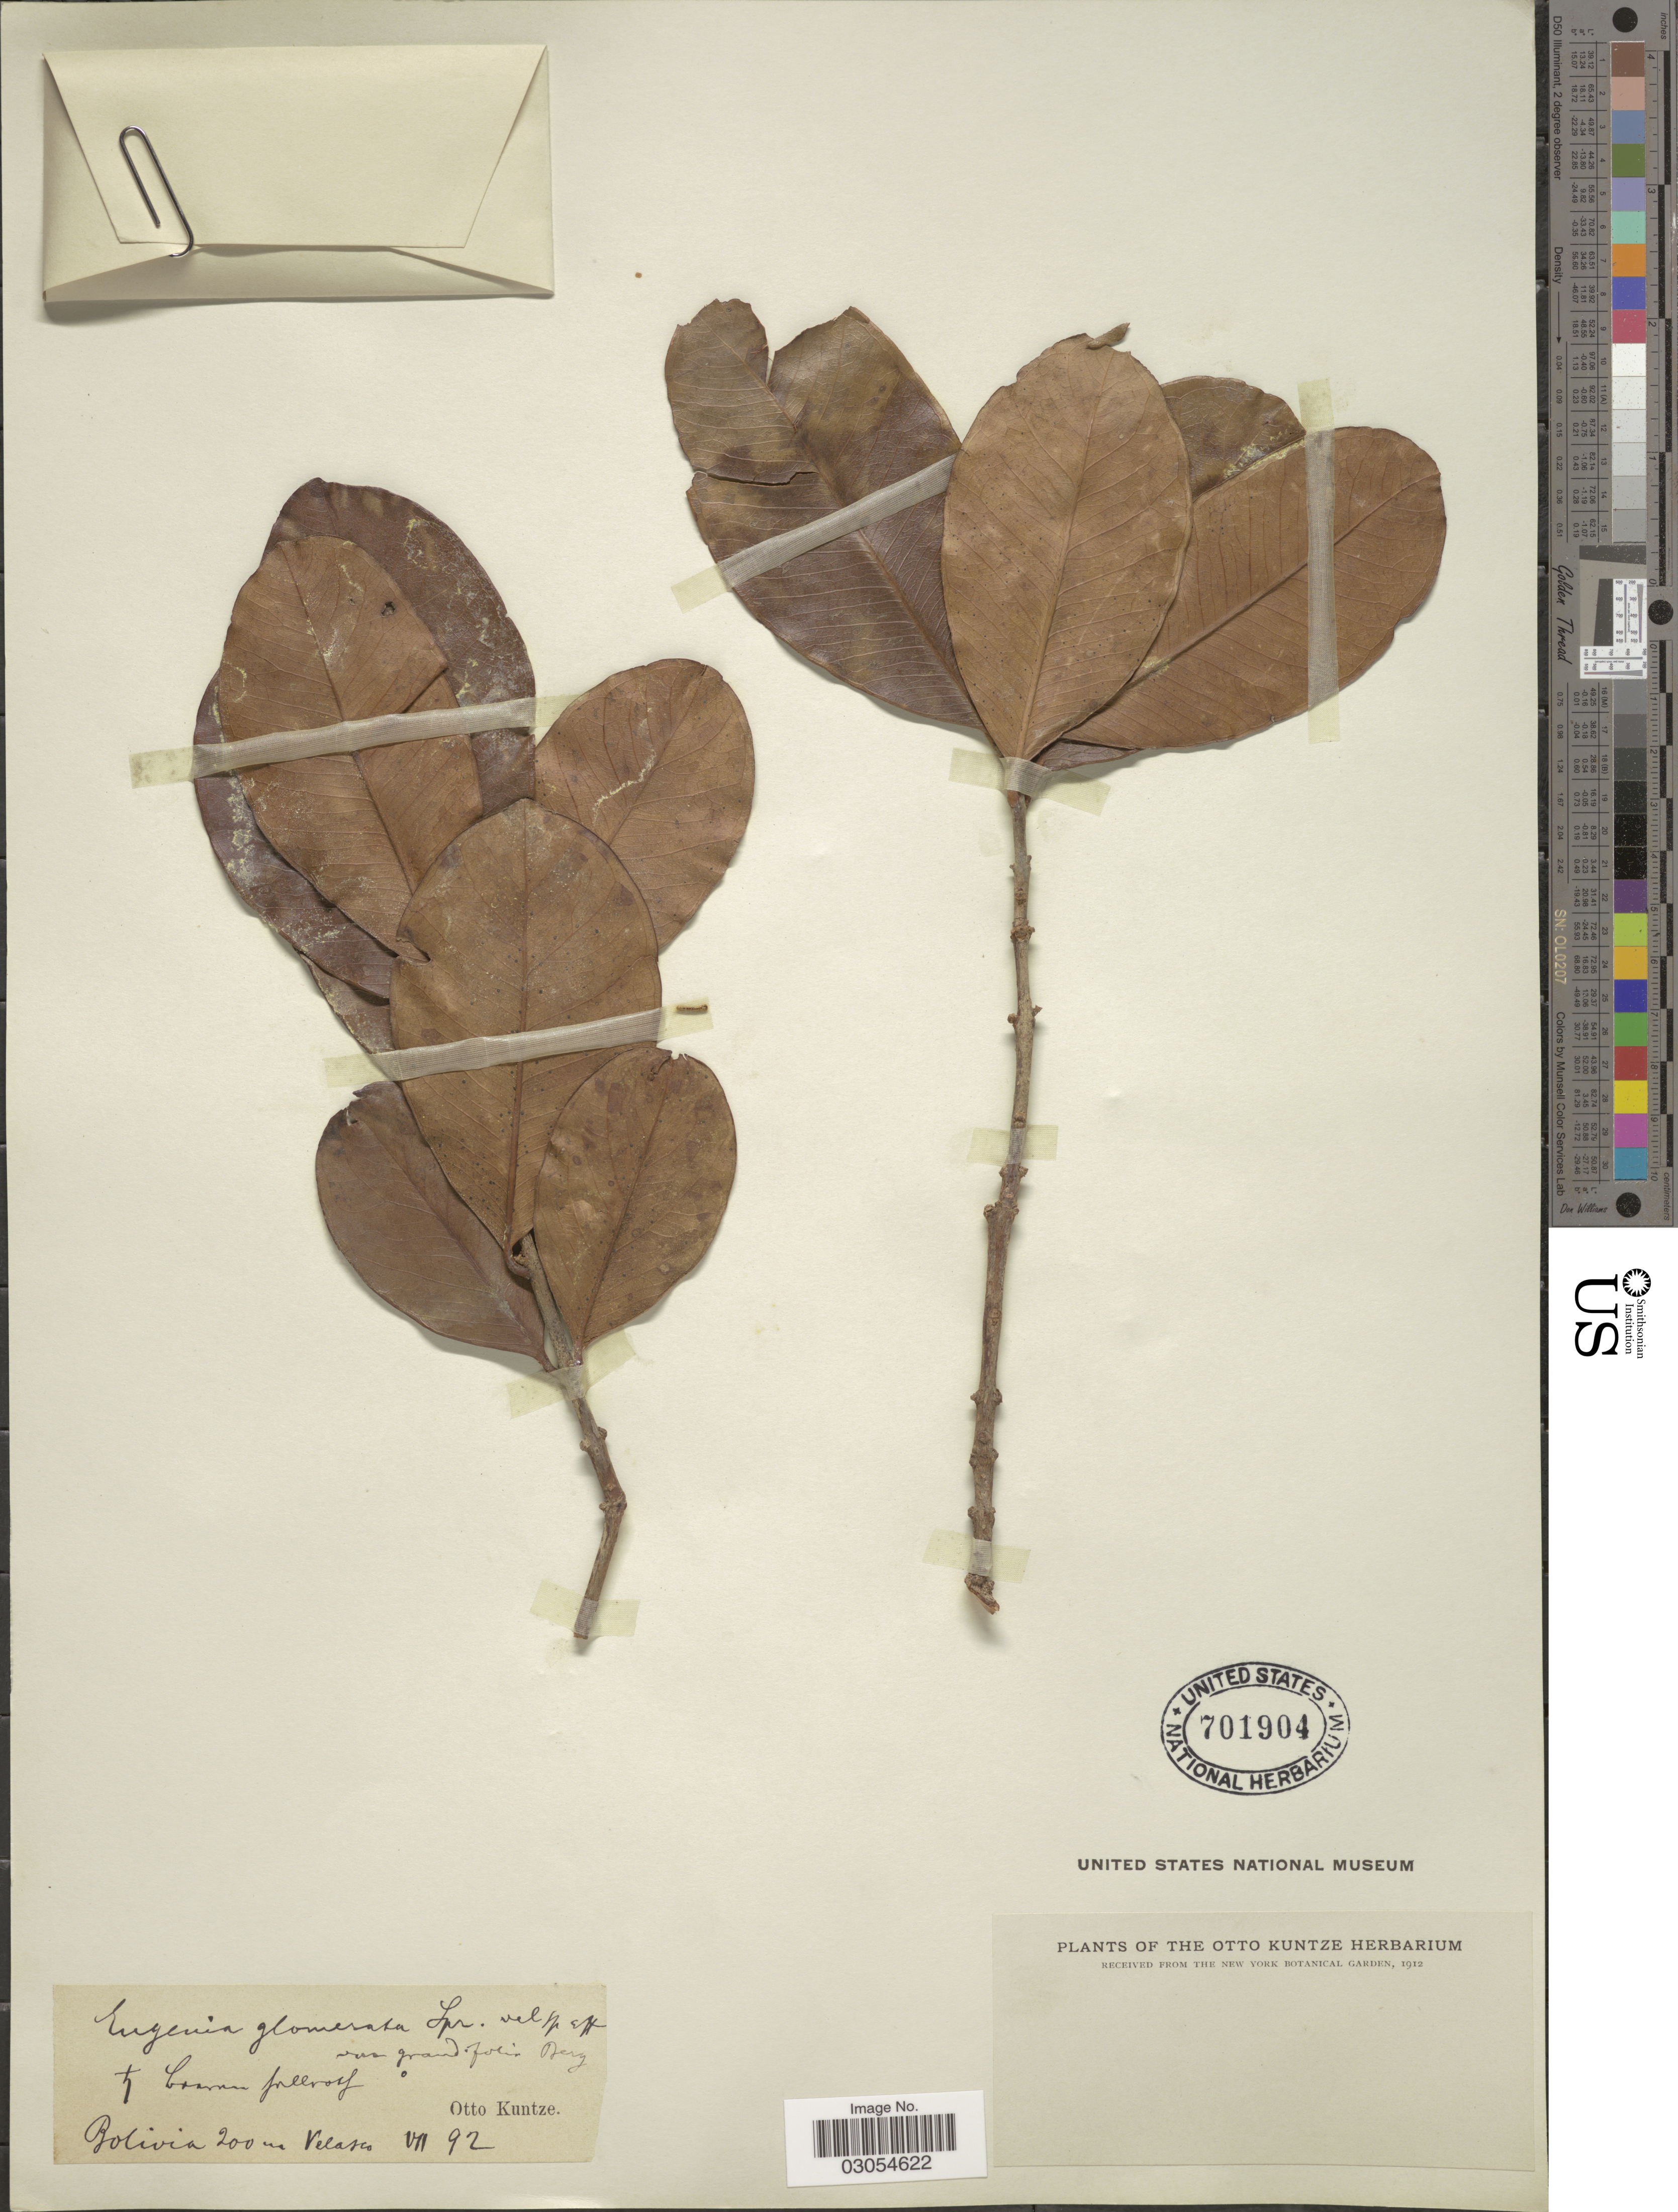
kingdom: Plantae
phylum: Tracheophyta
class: Magnoliopsida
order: Myrtales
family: Myrtaceae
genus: Eugenia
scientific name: Eugenia subglomerata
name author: (Kuntze) Sobral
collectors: C.E.O. Kuntze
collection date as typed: Transcribed d/m/y: /7/92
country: Bolivia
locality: Velasco.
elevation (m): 200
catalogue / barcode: US 701904